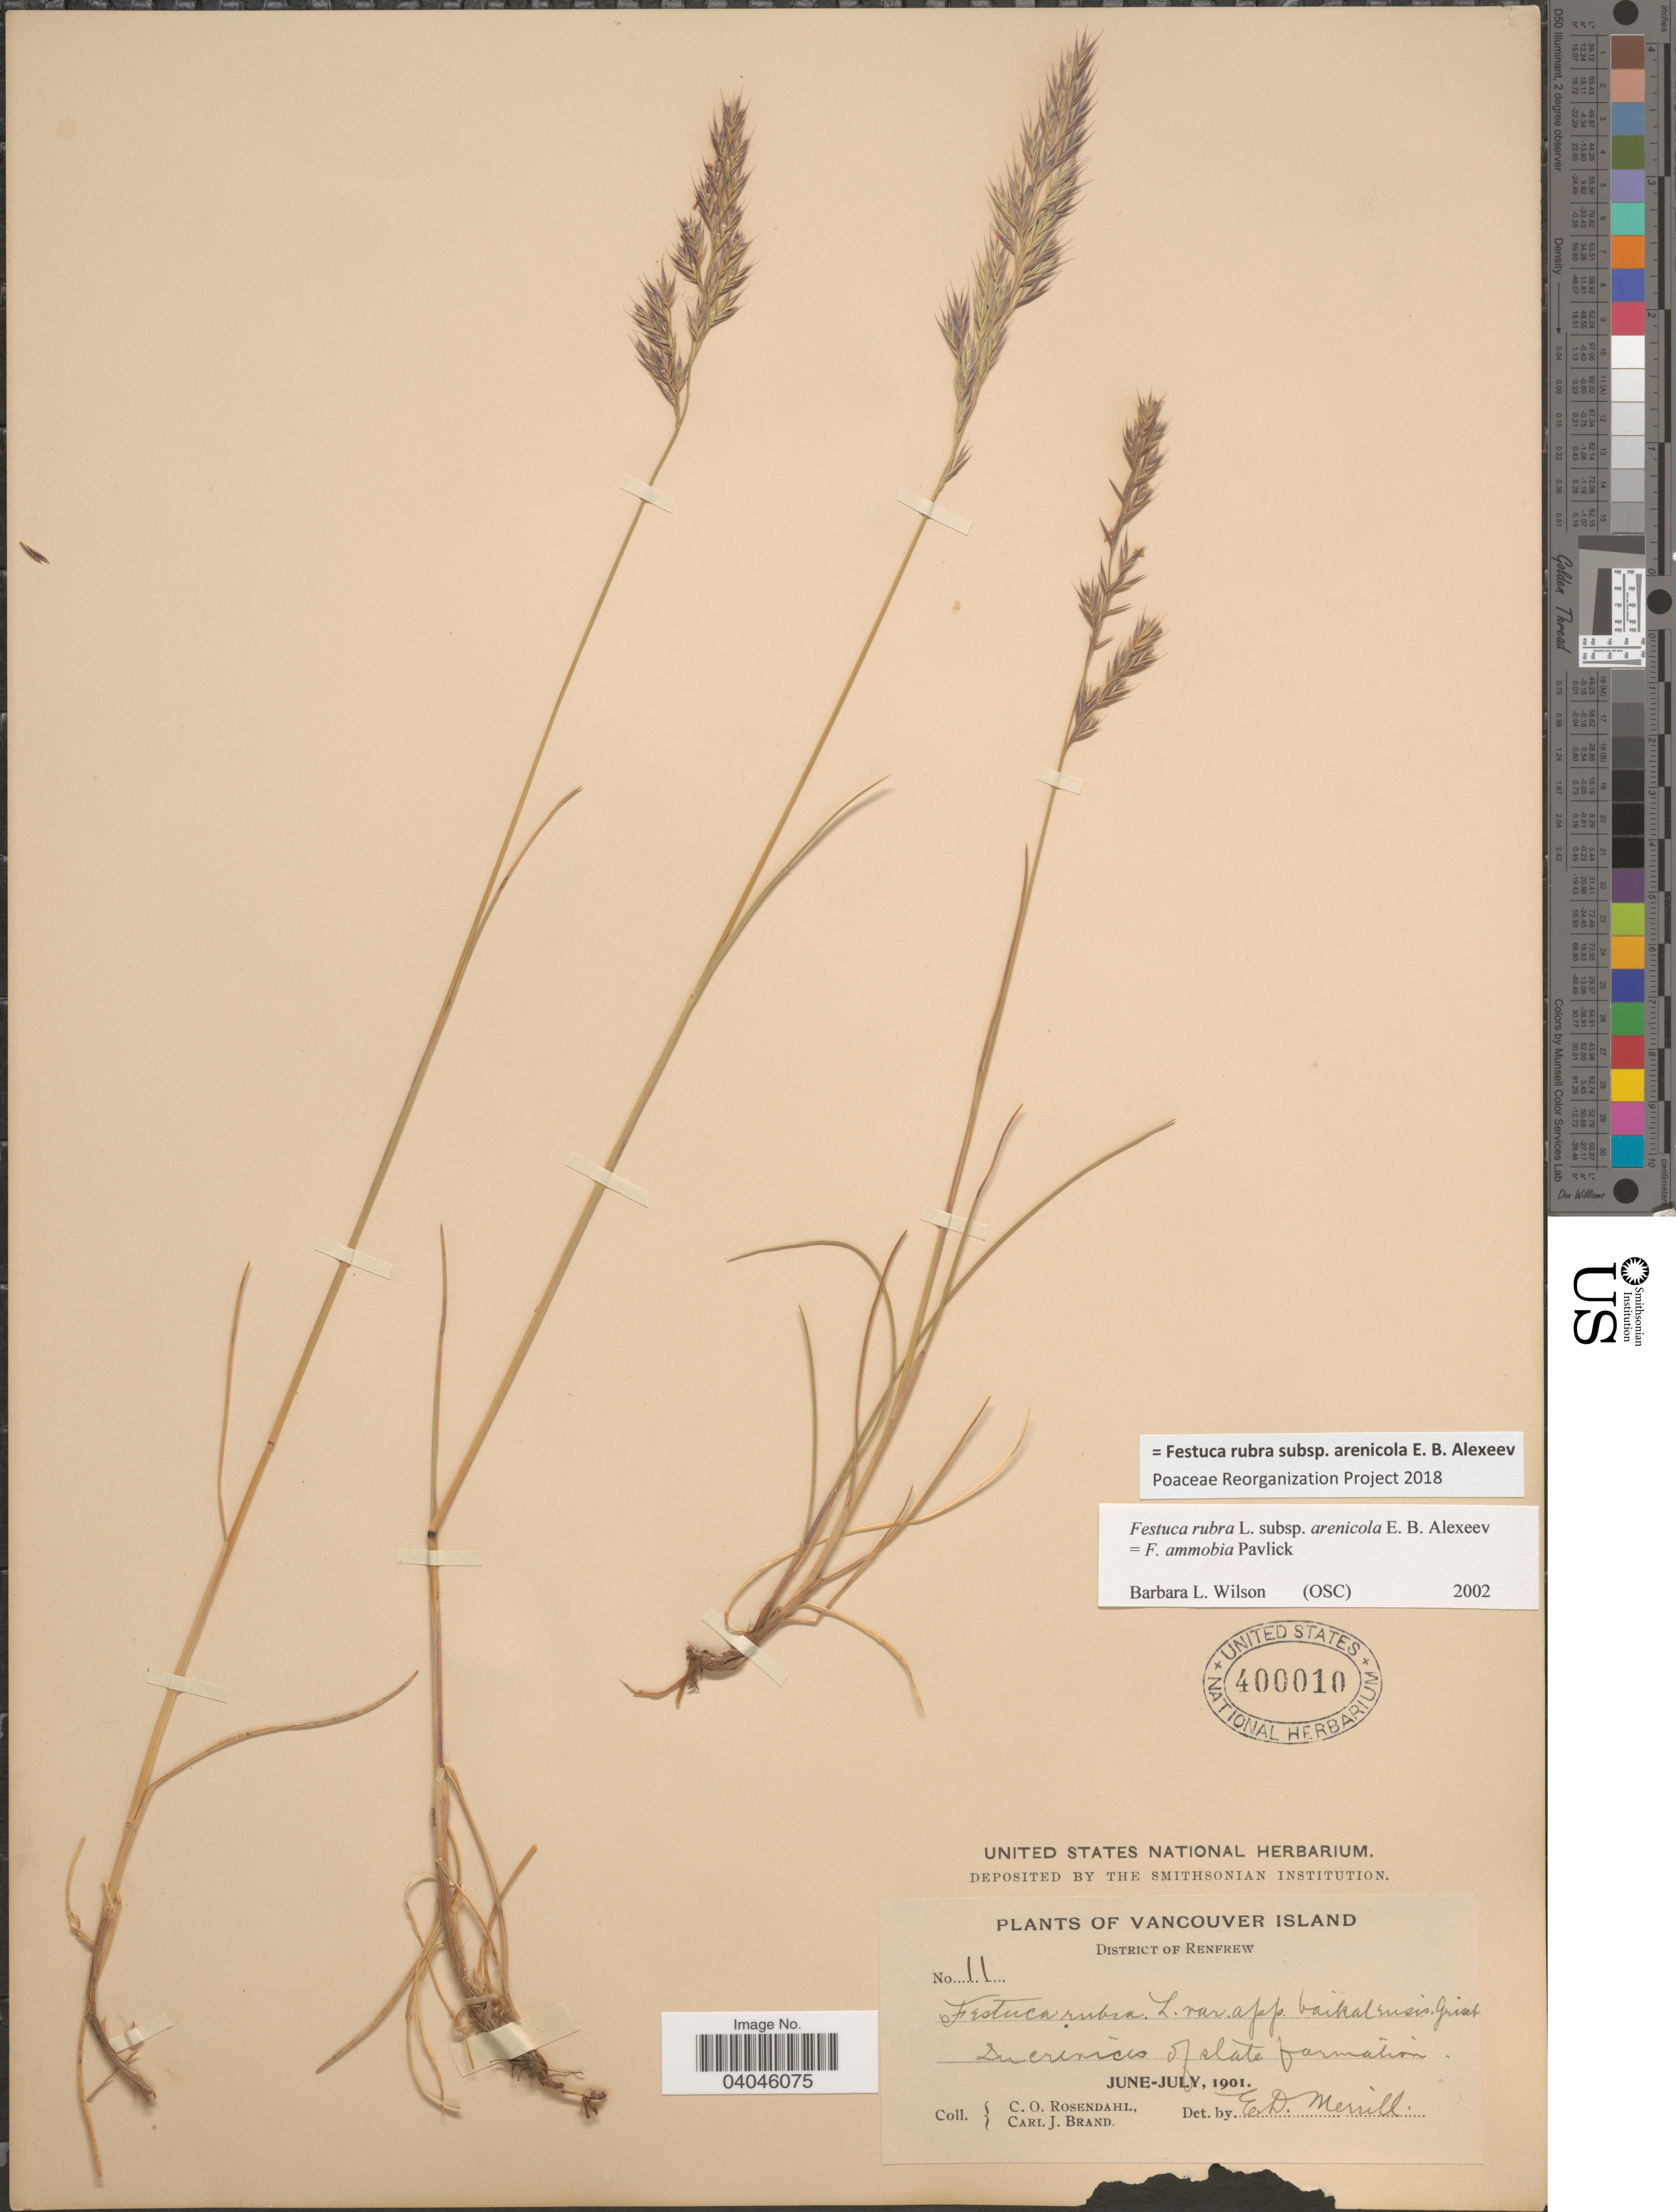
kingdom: Plantae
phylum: Tracheophyta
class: Liliopsida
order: Poales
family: Poaceae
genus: Festuca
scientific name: Festuca rubra subsp. arenicola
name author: E.B. Alexeev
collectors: C. O. Rosendahl & C. J. Brand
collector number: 11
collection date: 1901-06/1901-07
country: Canada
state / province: British Columbia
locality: Vancouver Island. District of Renfrew. In crevices of slate formation.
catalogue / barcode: US 400010